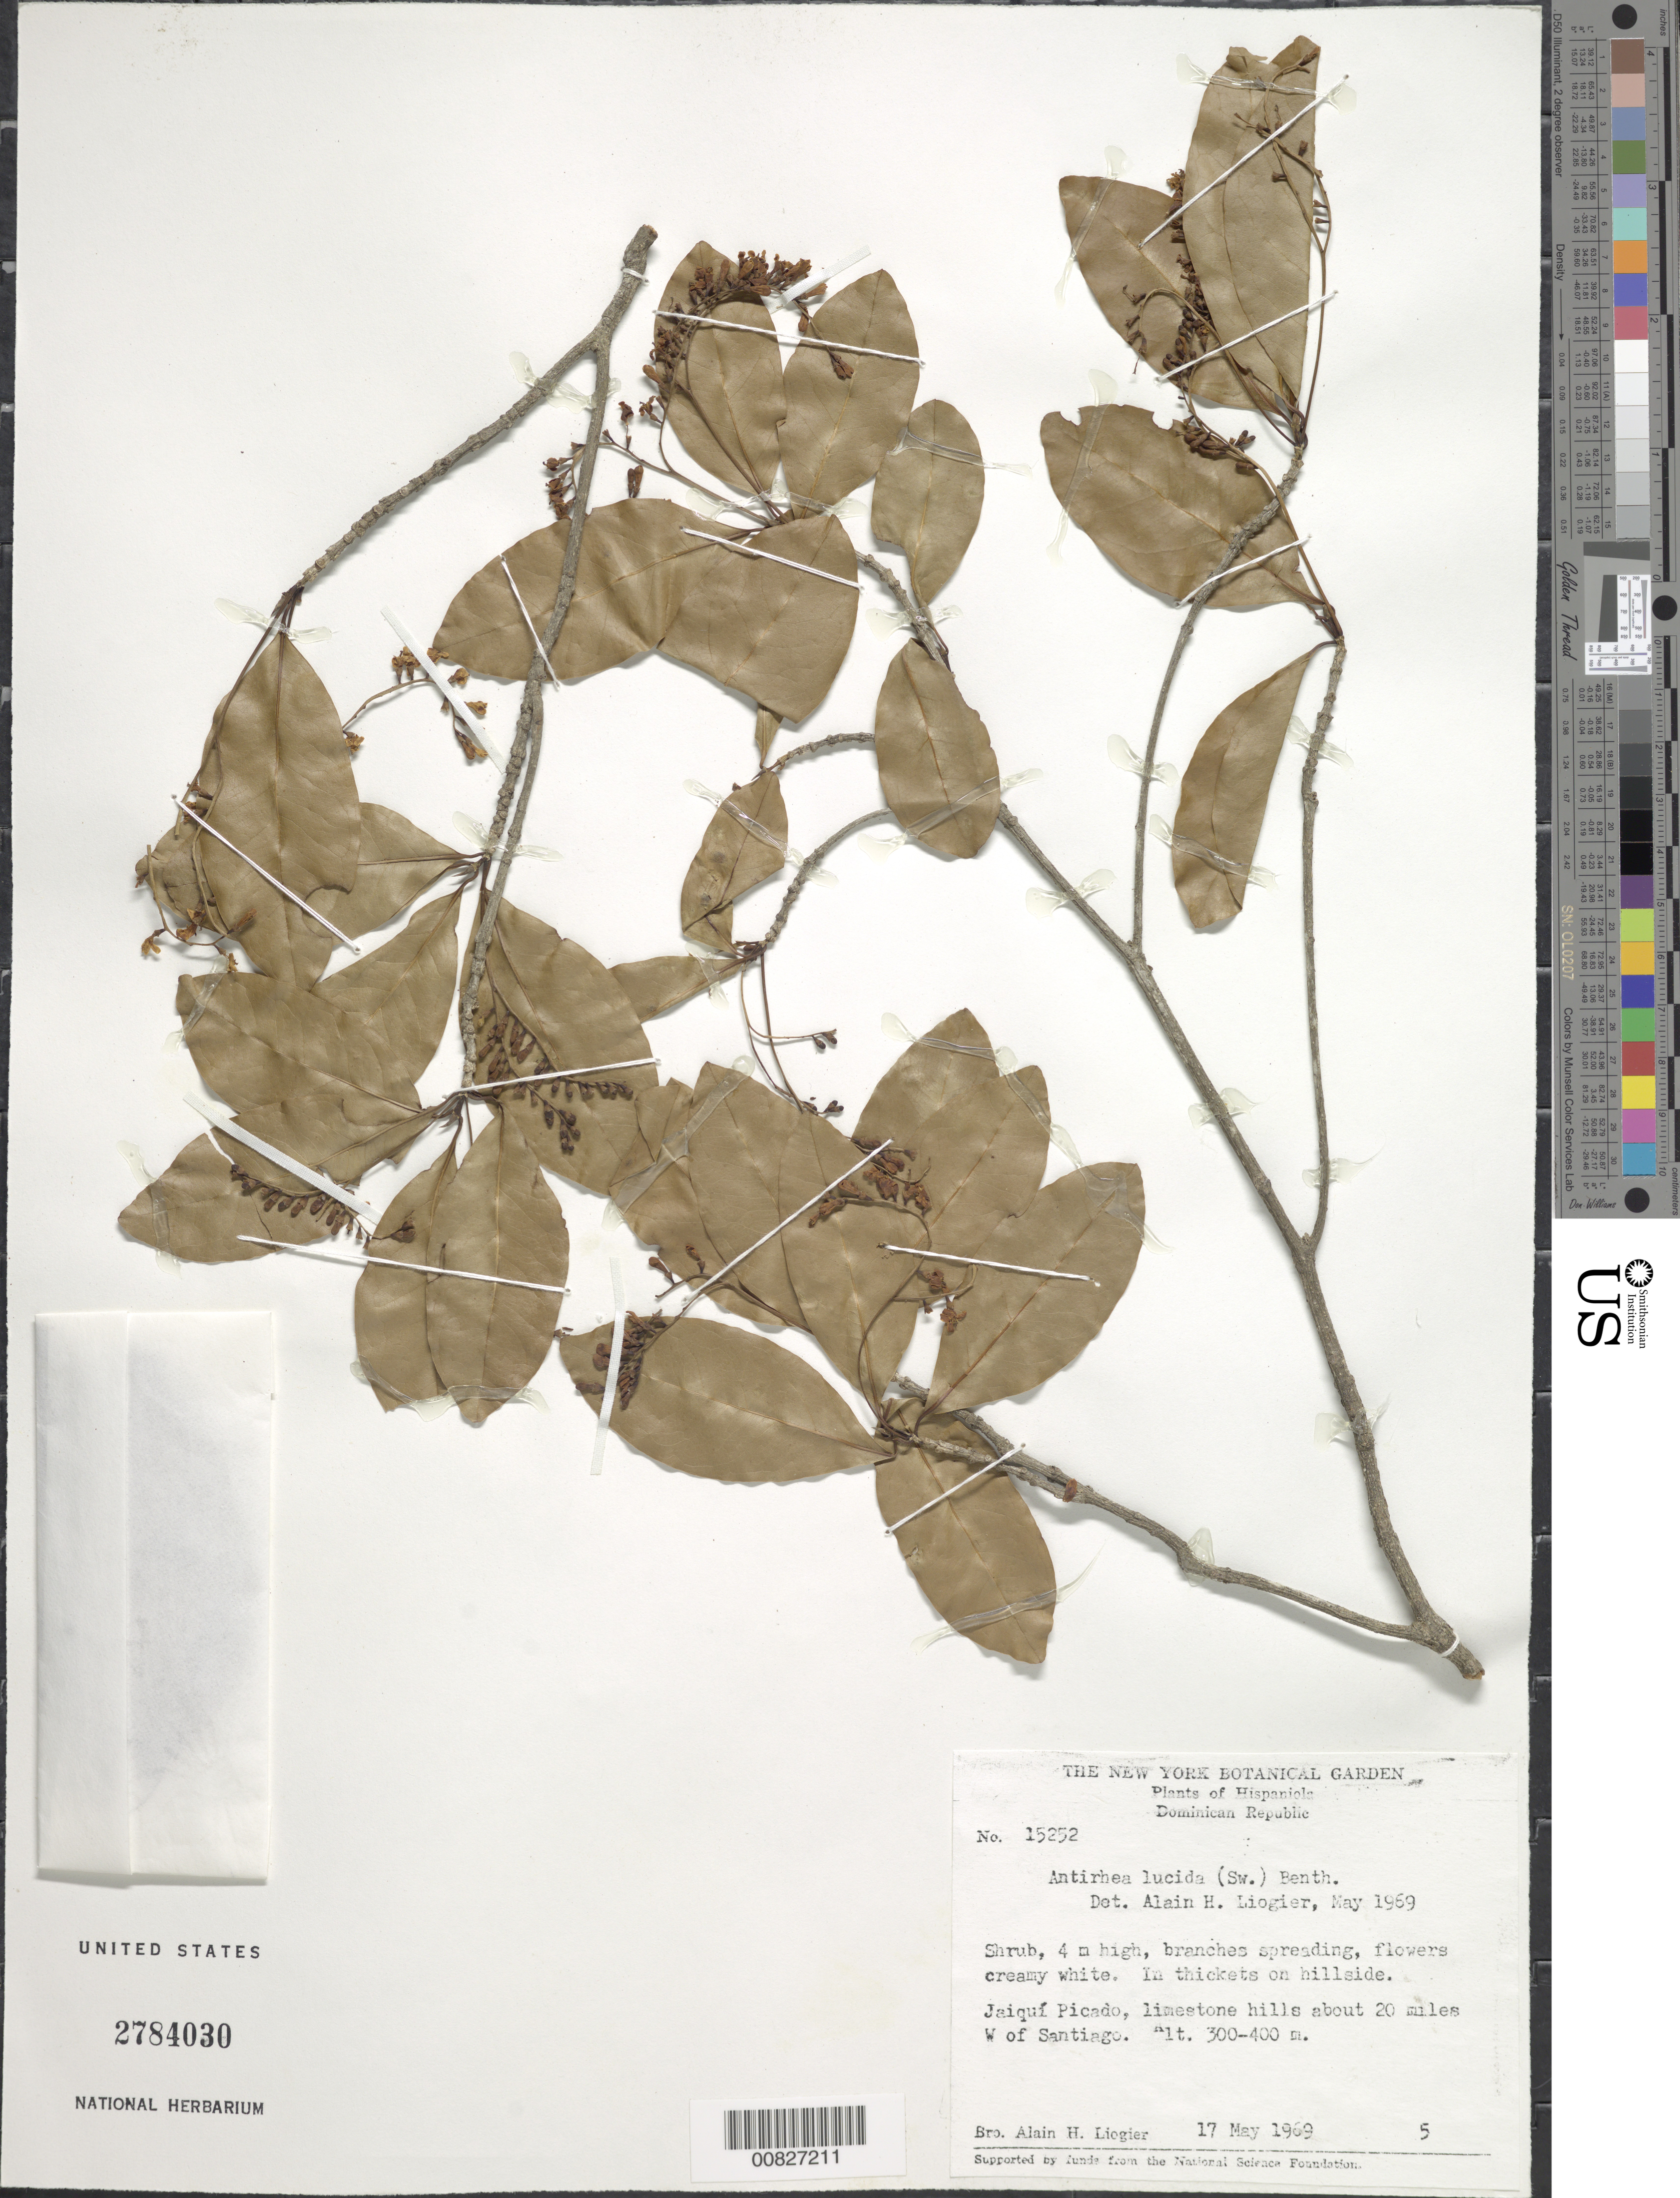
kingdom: Plantae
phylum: Tracheophyta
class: Magnoliopsida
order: Gentianales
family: Rubiaceae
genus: Stenostomum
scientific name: Stenostomum lucidum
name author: (Sw.) C.F. Gaertn.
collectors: A. H. Liogier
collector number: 15252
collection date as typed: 17 May 1969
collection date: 1969-05-17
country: Dominican Republic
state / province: Santiago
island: Hispaniola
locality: Jaiquí Picado, about 20 miles W of Santiago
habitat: In thickets on hillside of limestone hills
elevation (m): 300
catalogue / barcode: US 2784030